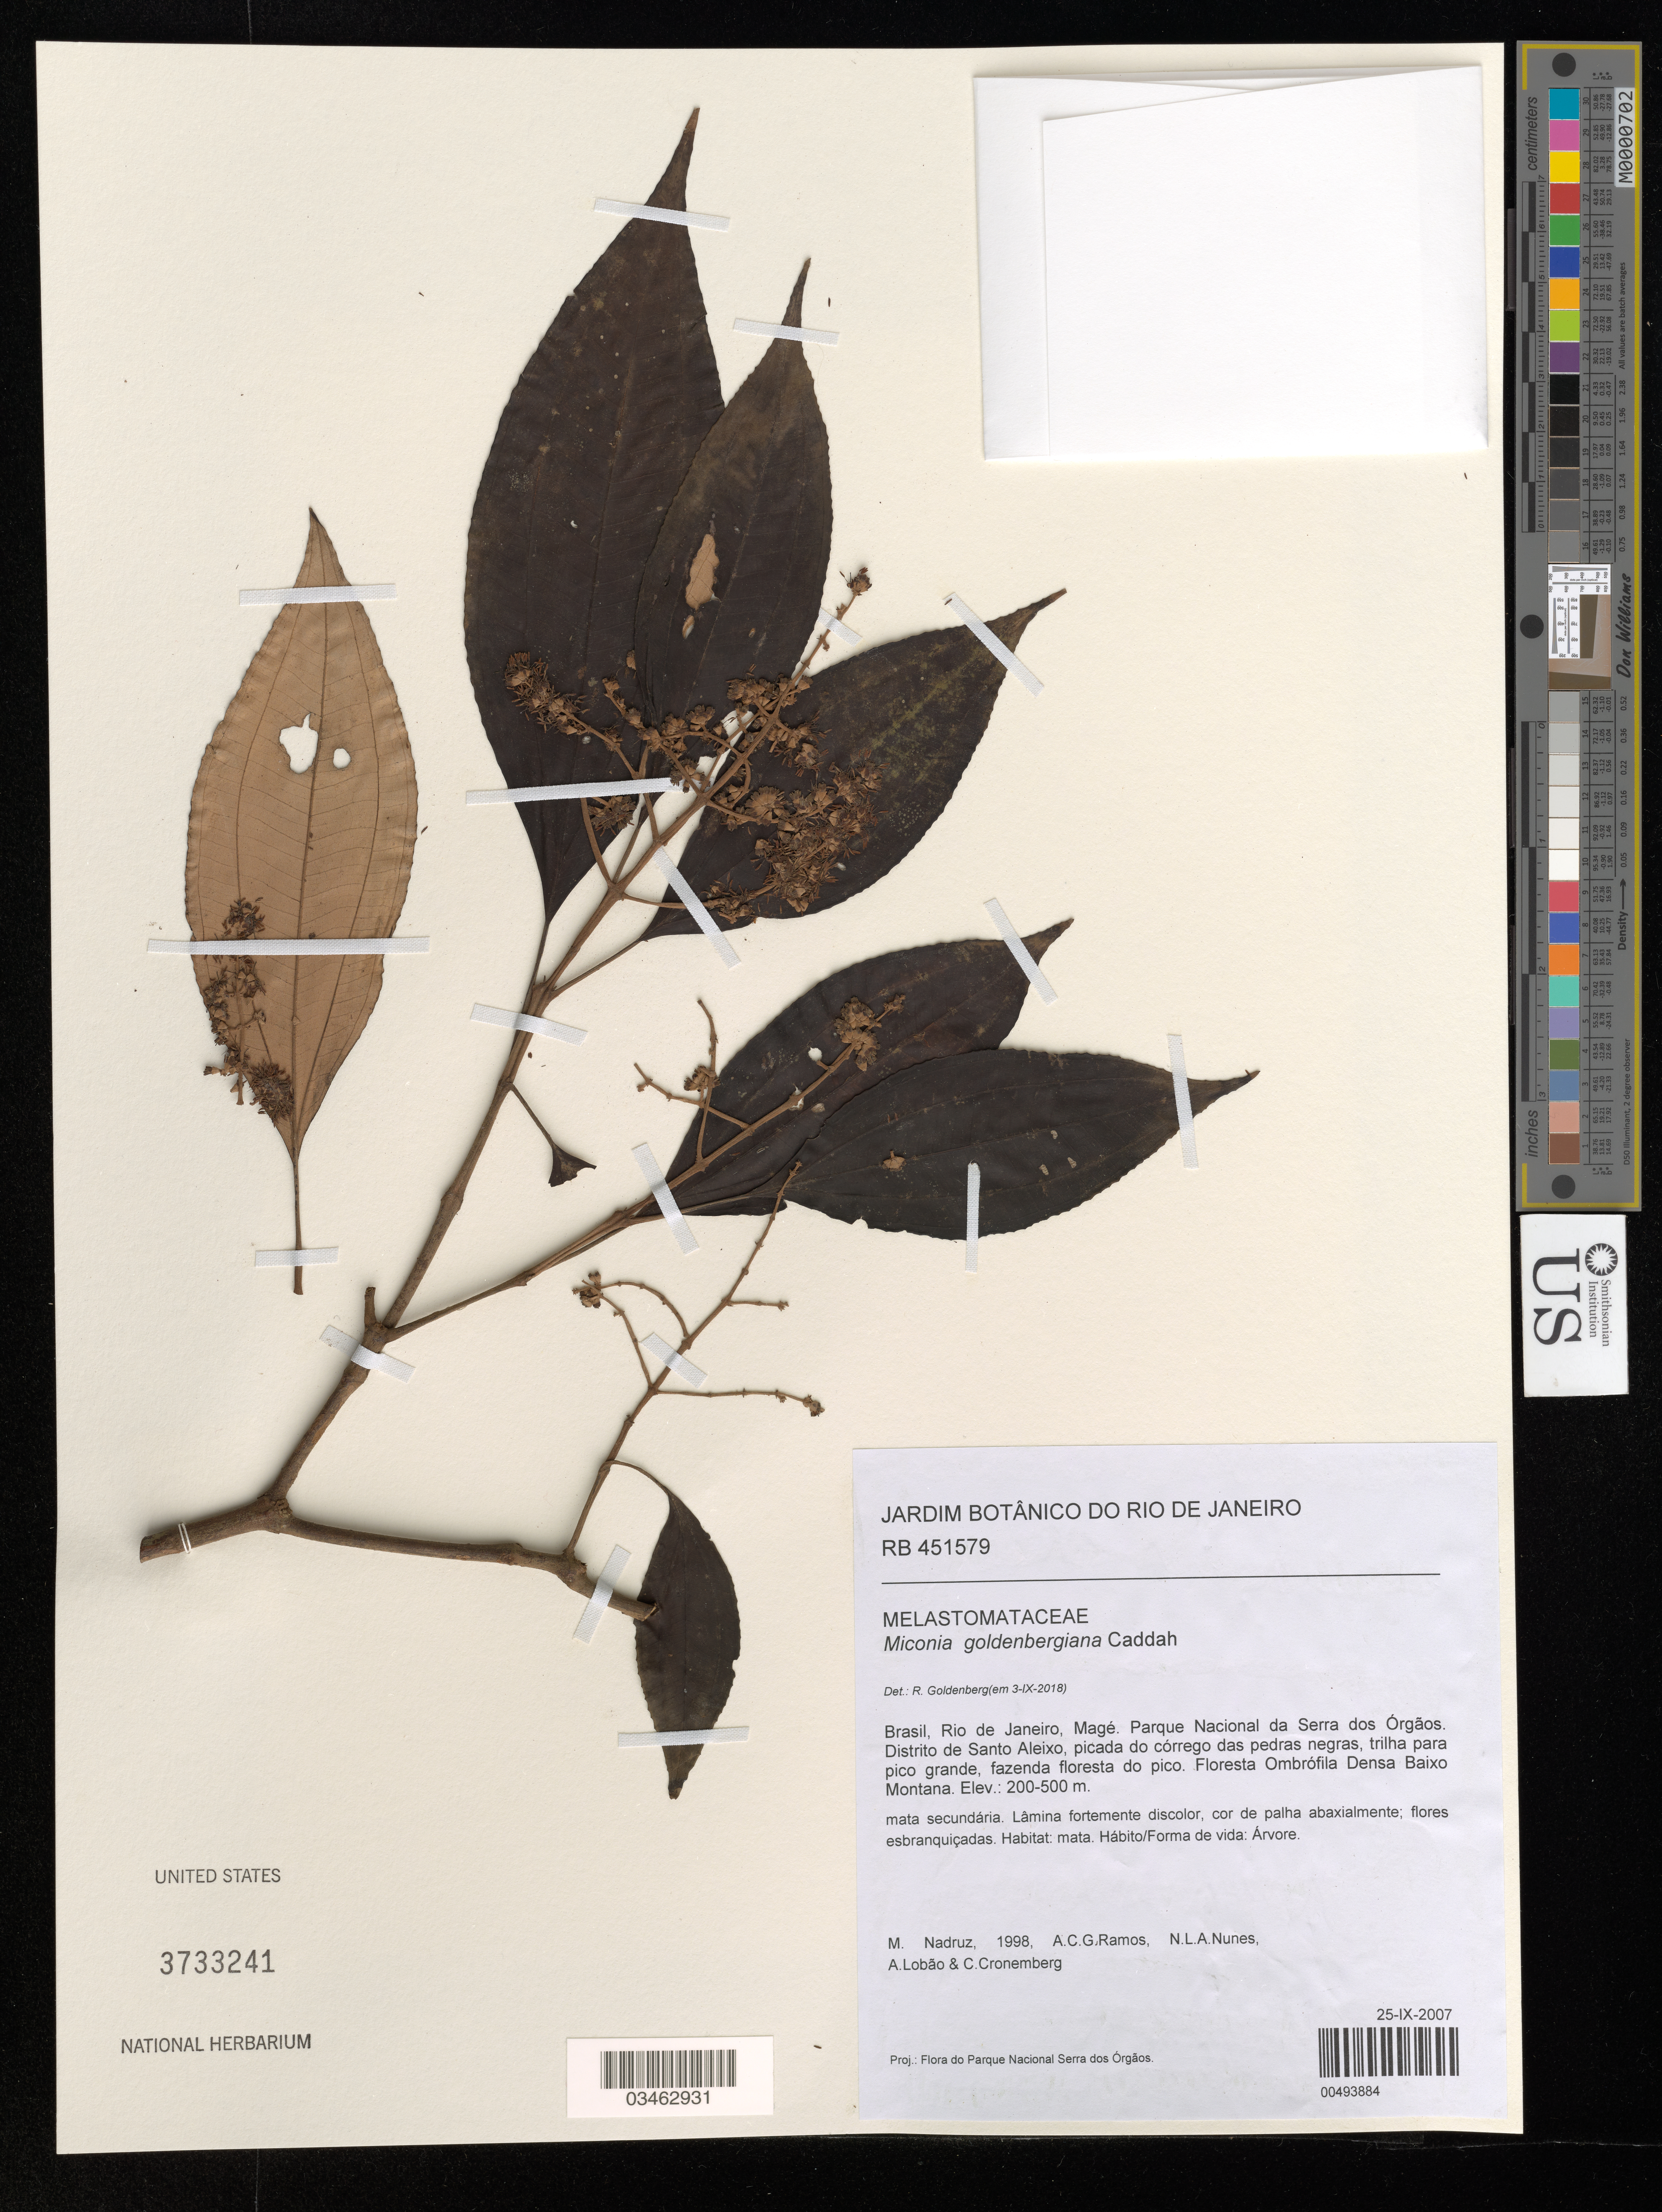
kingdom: Plantae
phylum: Tracheophyta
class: Magnoliopsida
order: Myrtales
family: Melastomataceae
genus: Miconia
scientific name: Miconia goldenbergiana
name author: Caddah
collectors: M. Nadruz, A. Ramos, N. Nunes, A. Lobão & C. Cronemberg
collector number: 1998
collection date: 2007-09-25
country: Brazil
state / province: Rio de Janeiro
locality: Mage. Parque Nacional da Serra does Orgaos. Distrito de Santo Aleixo, picada do corrego das pedras negras, trilha para pico granda, fazenda floresta do pico. Floresta Ombrofila Densa Baixo Montana.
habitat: mata.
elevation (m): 200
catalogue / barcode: US 3733241